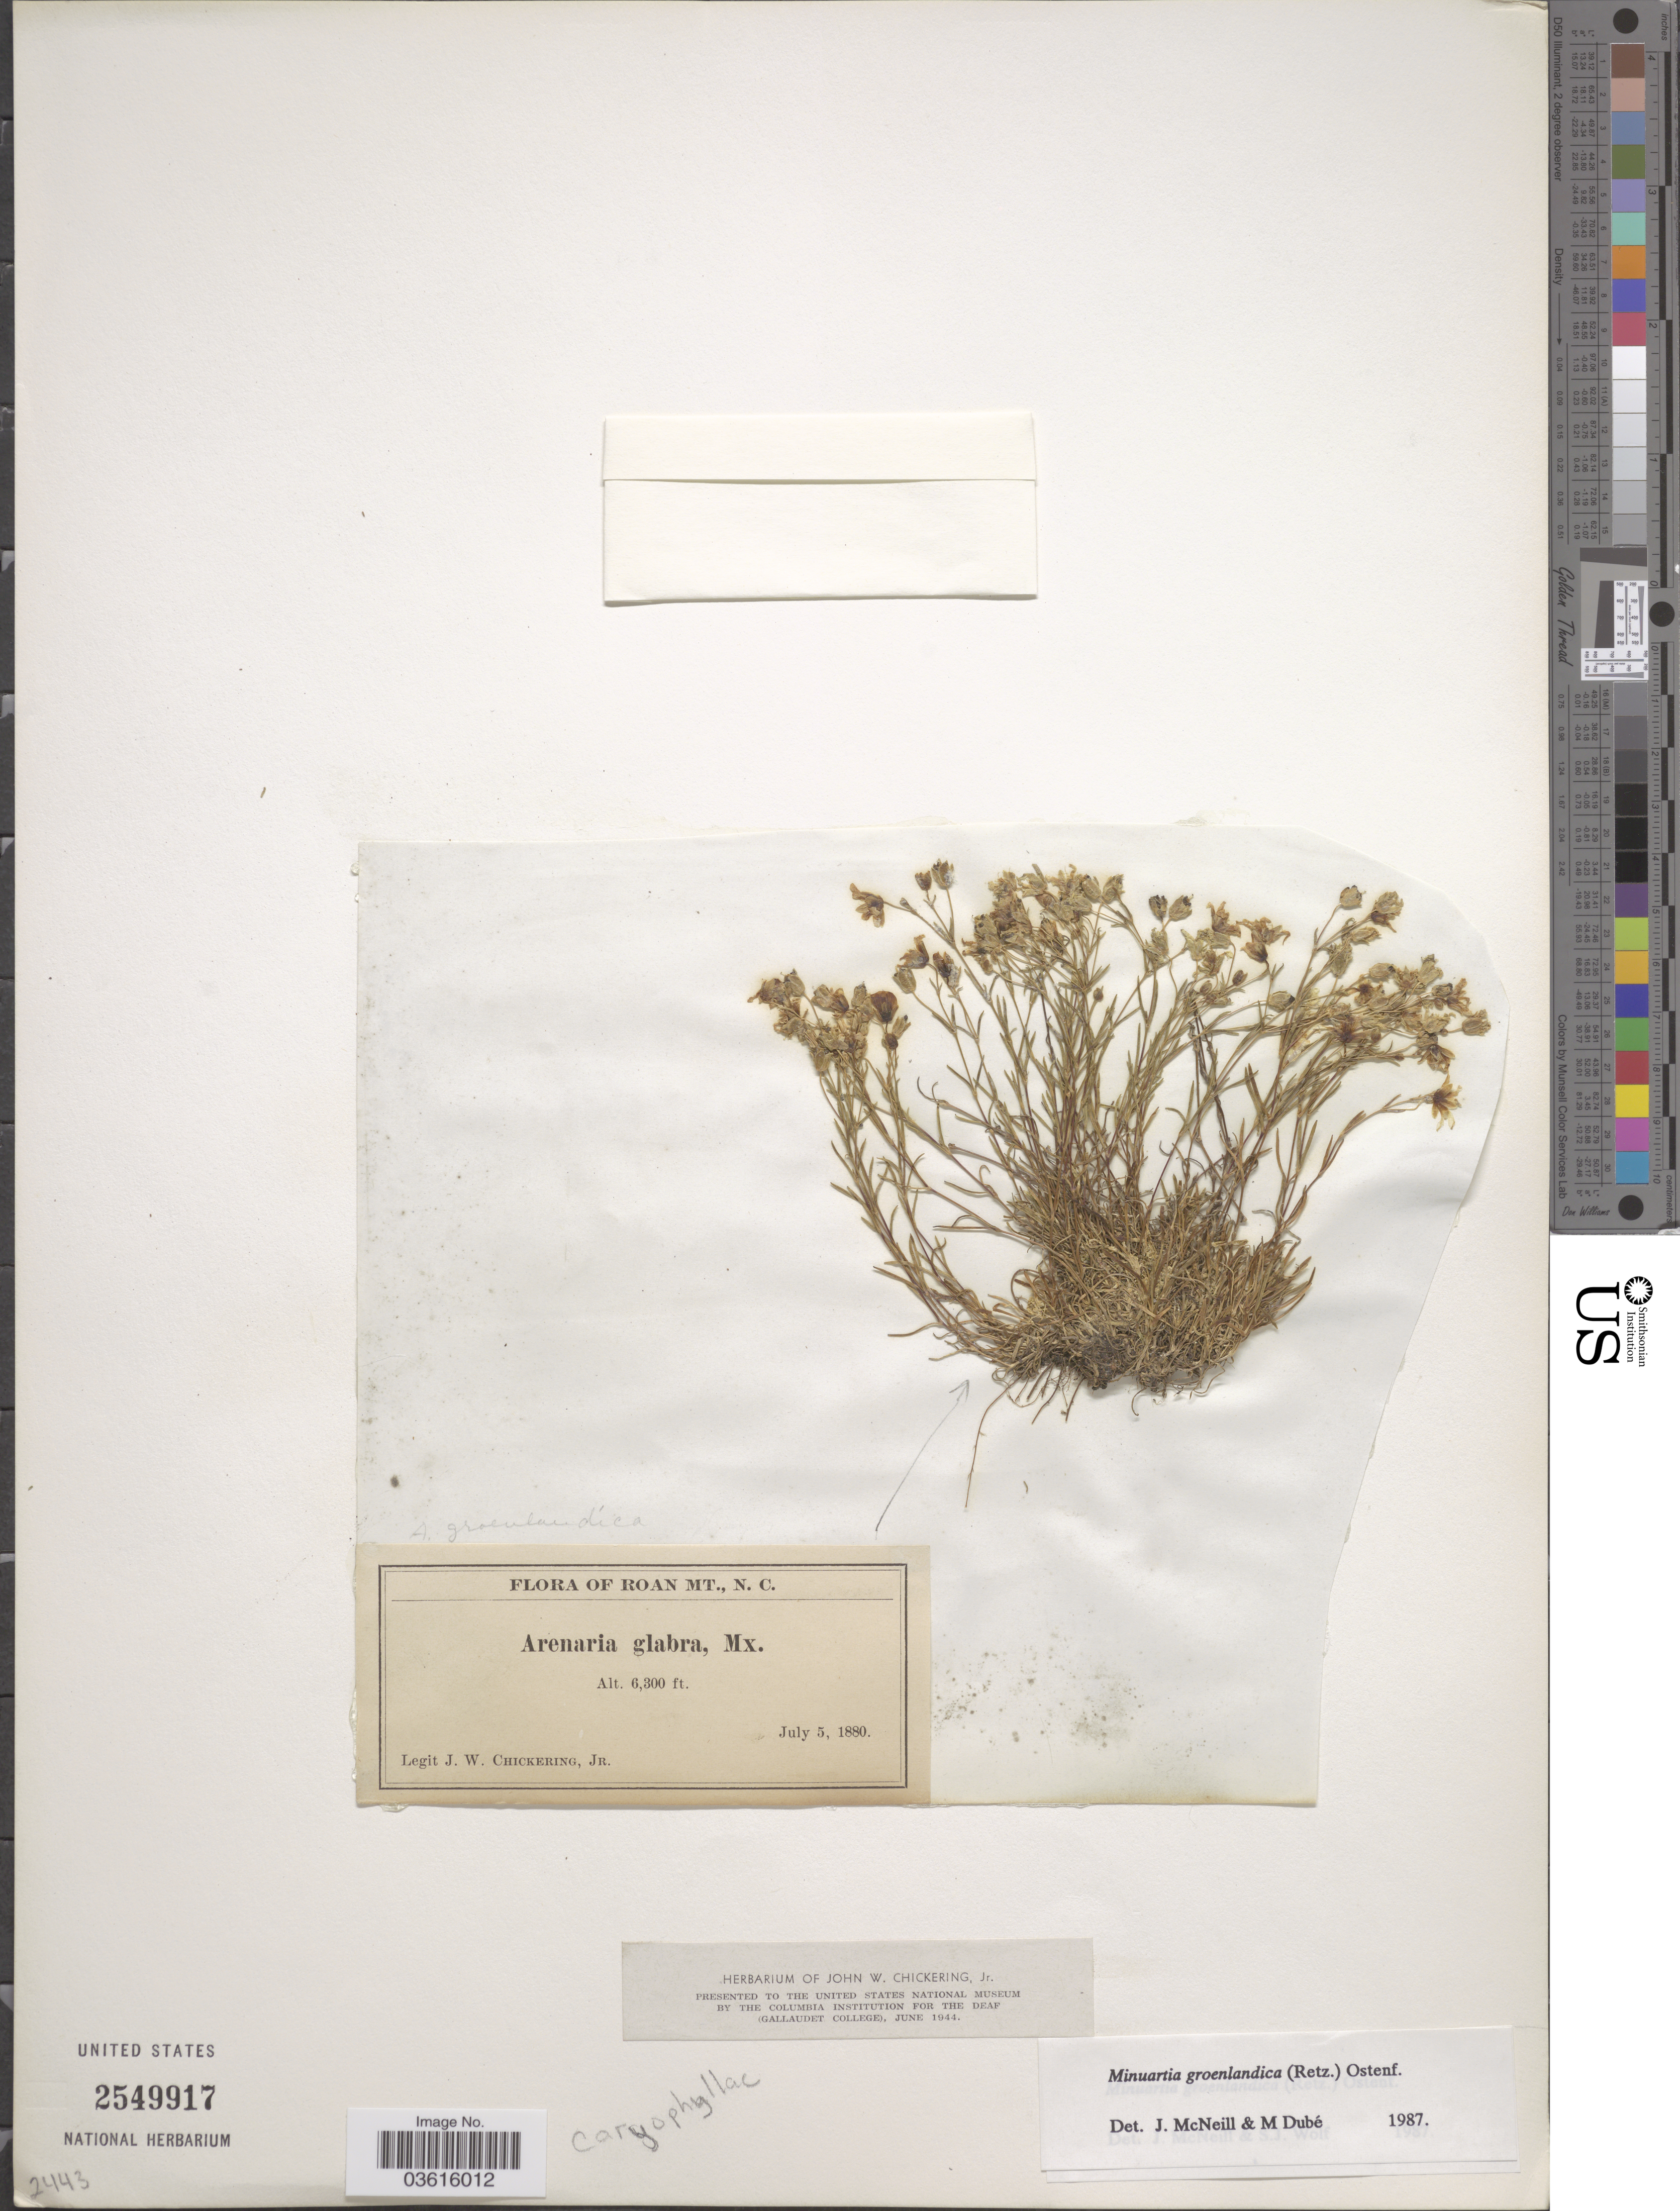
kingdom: Plantae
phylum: Tracheophyta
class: Magnoliopsida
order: Caryophyllales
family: Caryophyllaceae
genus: Minuartia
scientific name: Minuartia groenlandica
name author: (Retz.) Ostenf.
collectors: J. W. Chickering Jr.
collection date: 1880-07-05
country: United States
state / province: North Carolina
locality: Roan Mt.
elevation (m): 1920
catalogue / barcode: US 2549917